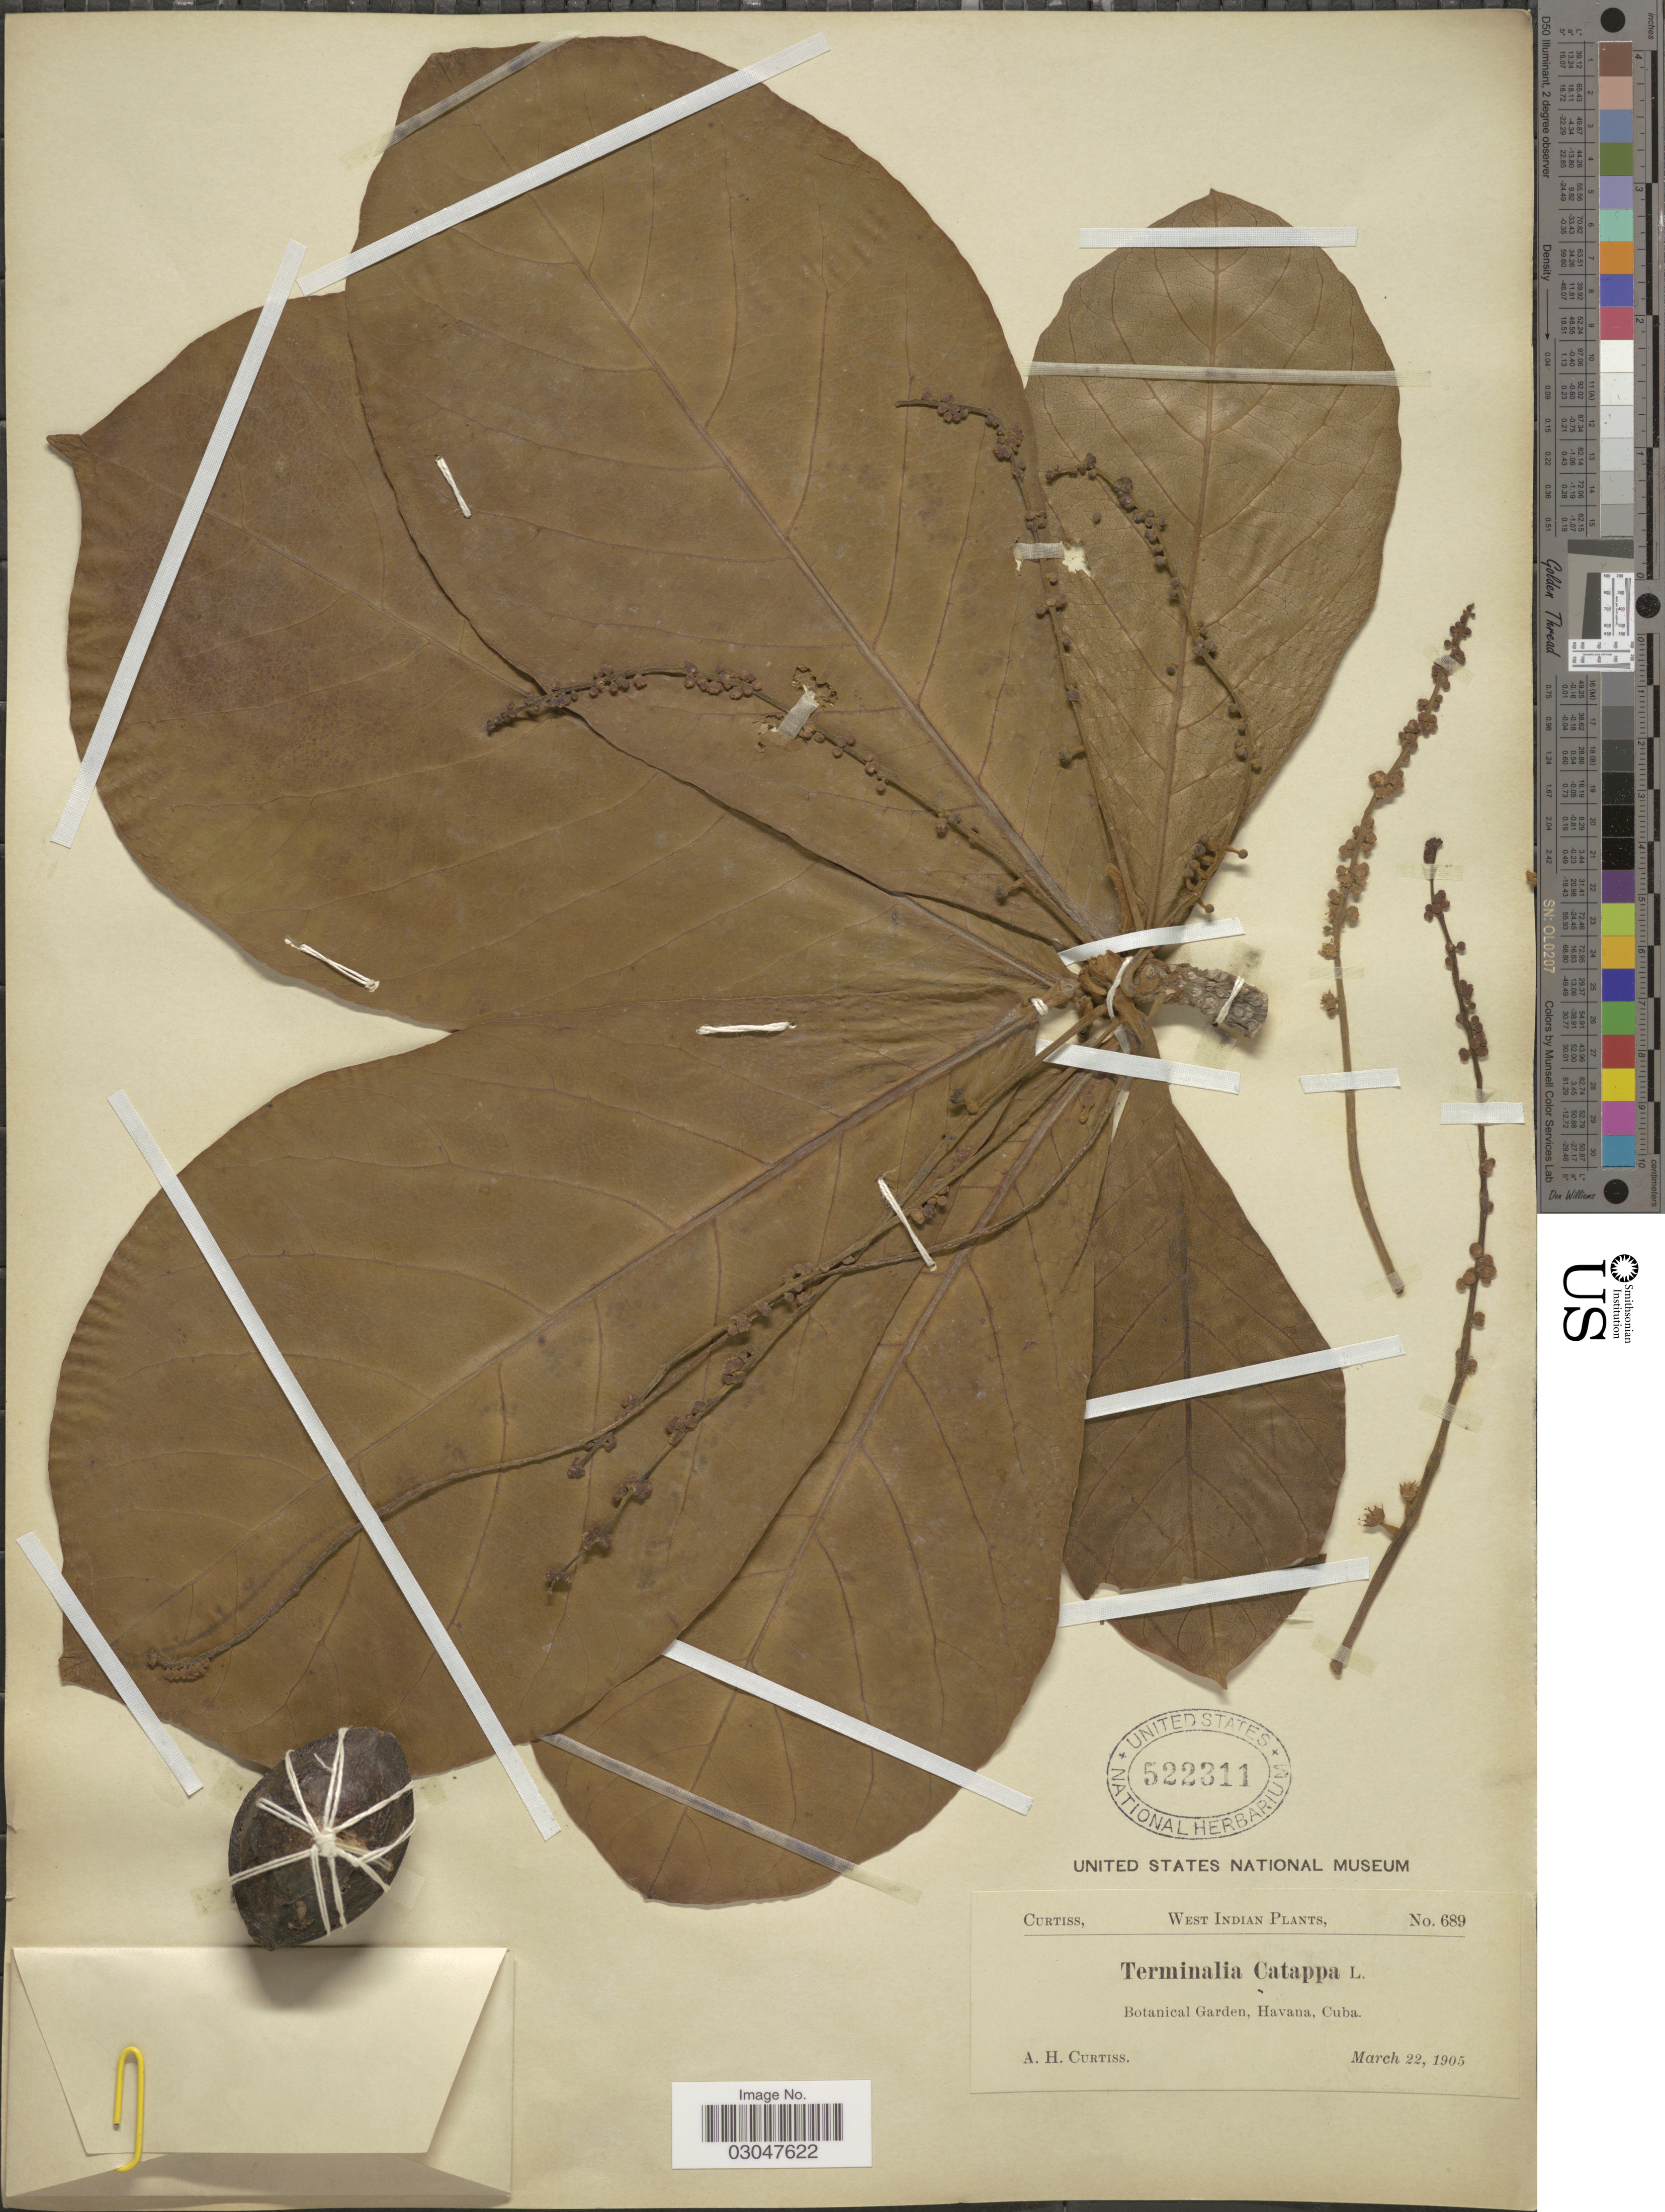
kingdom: Plantae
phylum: Tracheophyta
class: Magnoliopsida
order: Myrtales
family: Combretaceae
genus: Terminalia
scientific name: Terminalia catappa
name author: L.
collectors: A. H. Curtiss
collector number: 689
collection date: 1905-03-22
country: Cuba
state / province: La Habana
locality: West Indian. Botanical Garden, Havana.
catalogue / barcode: US 522311